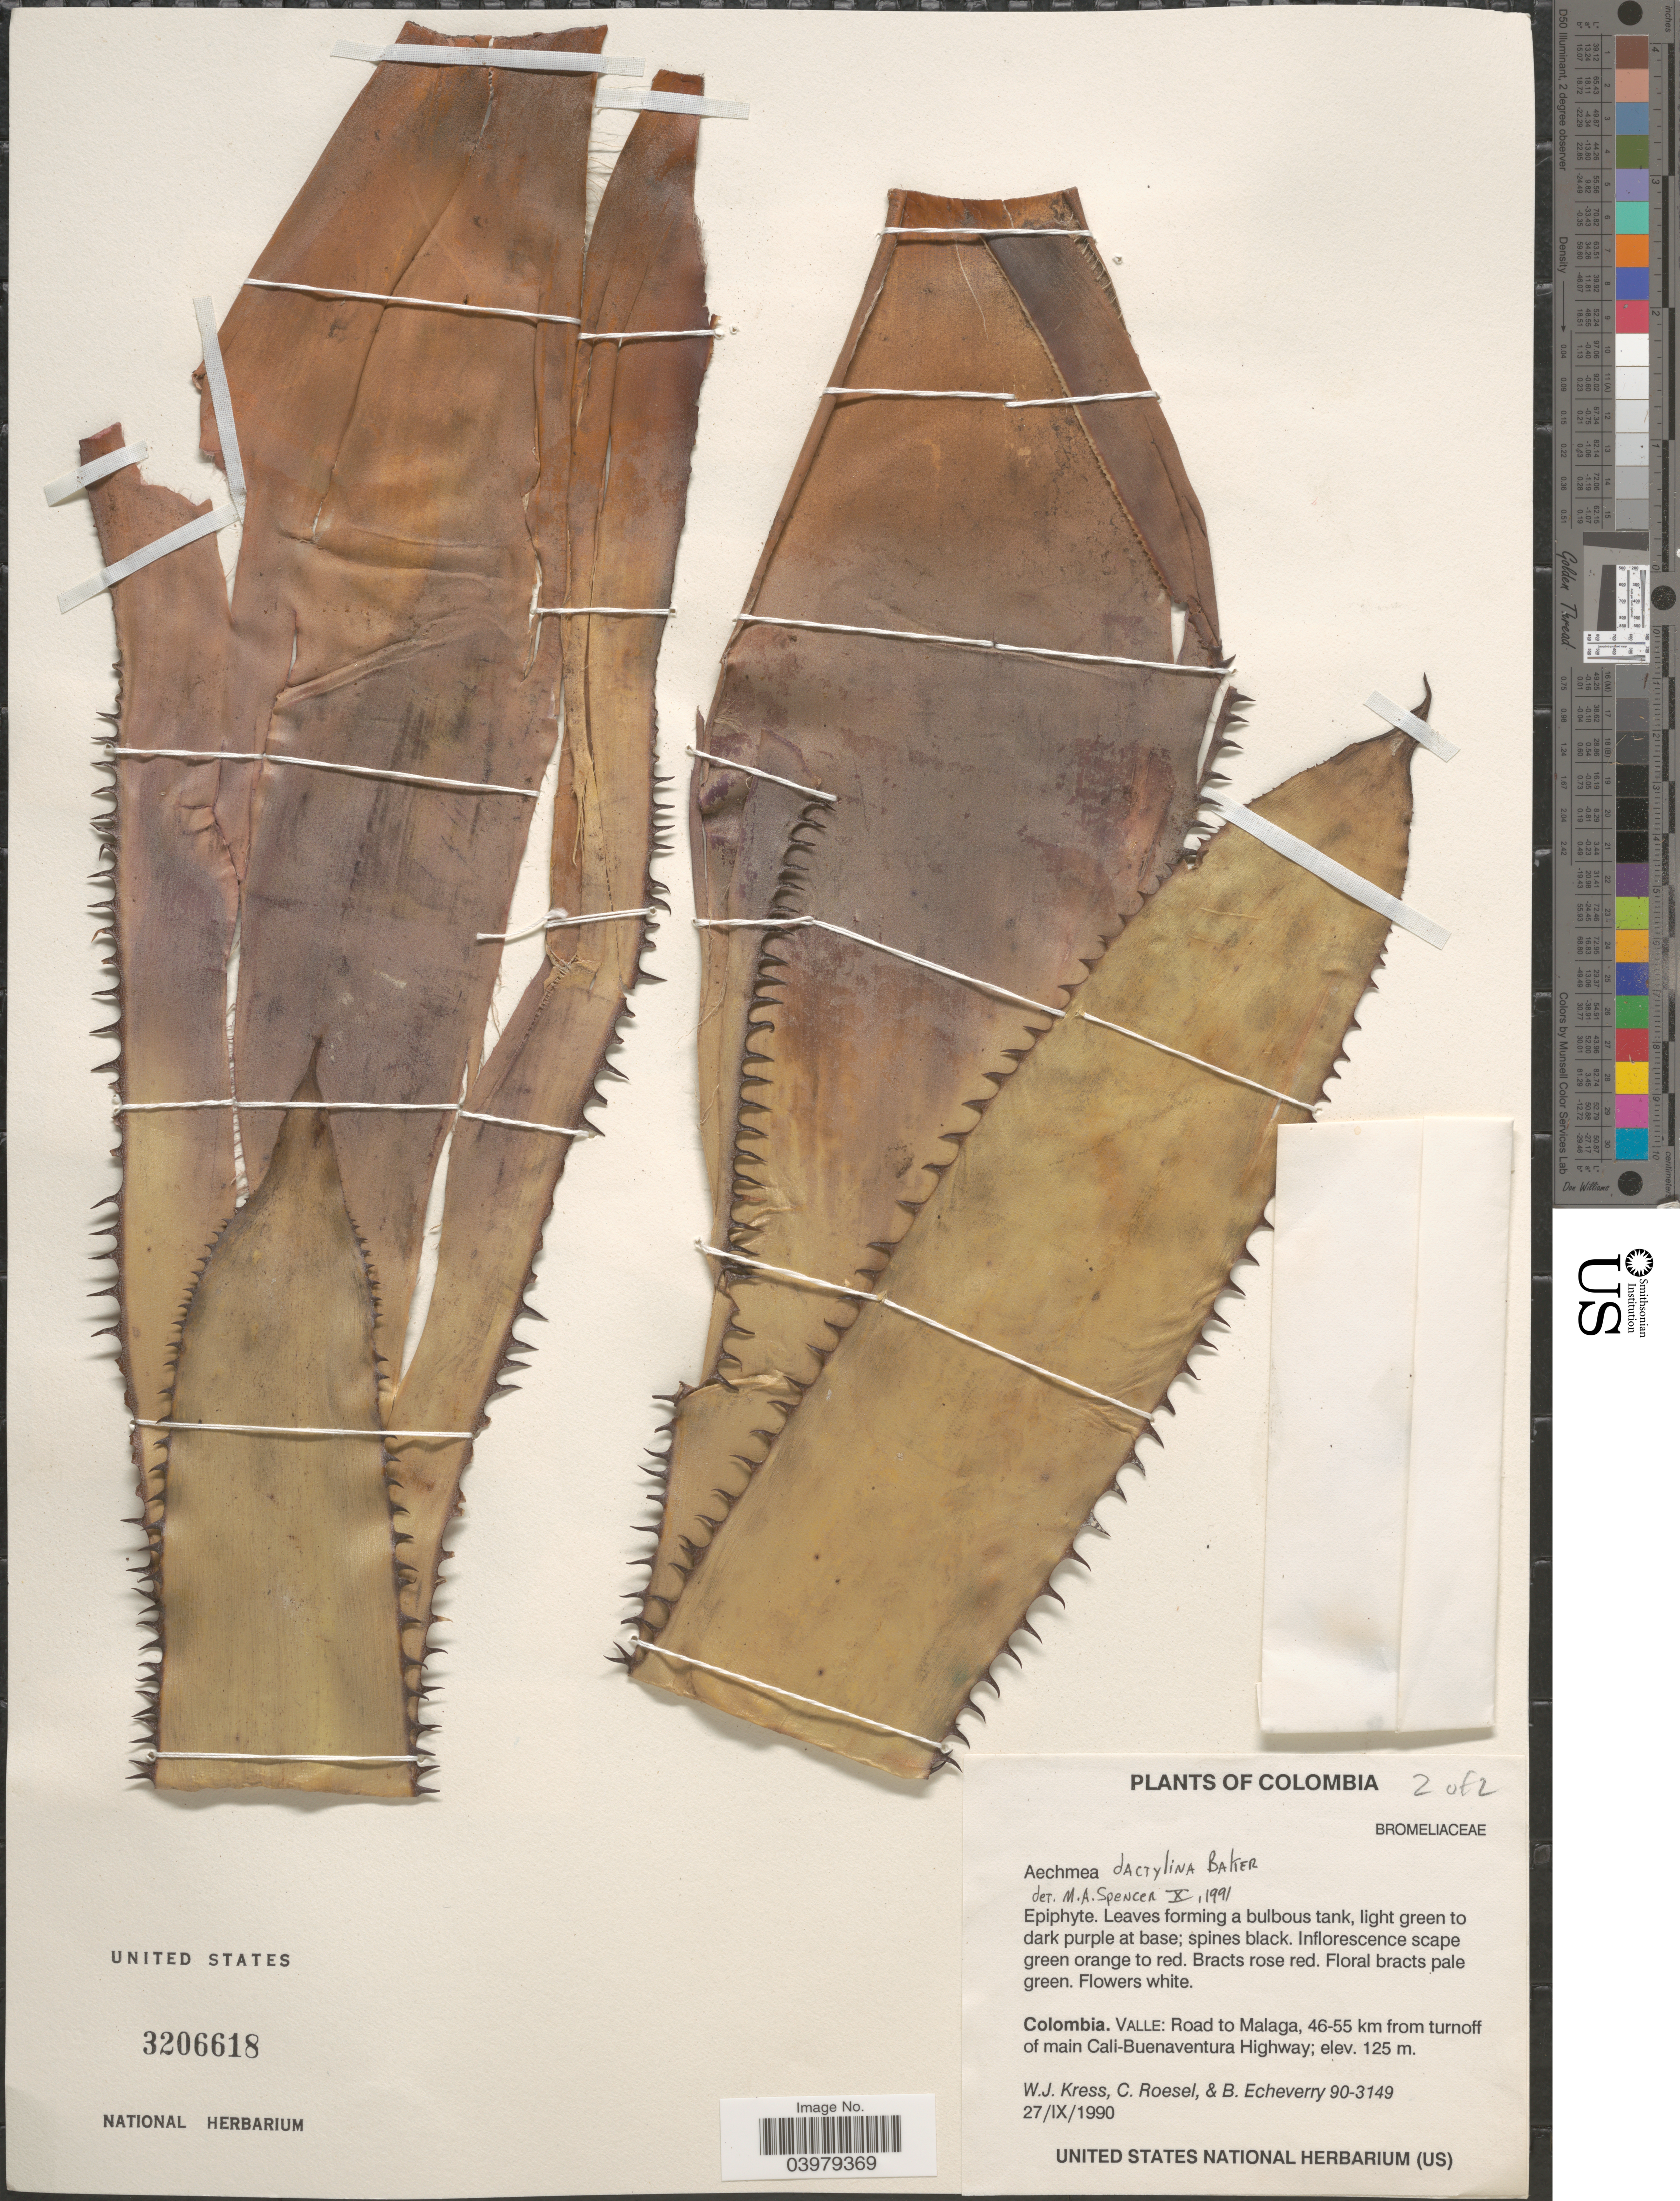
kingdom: Plantae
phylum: Tracheophyta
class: Liliopsida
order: Poales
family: Bromeliaceae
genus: Aechmea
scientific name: Aechmea dactylina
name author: Baker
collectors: W. J. Kress, C. S. Roesel & B. Echeverry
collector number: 90-3149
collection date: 1990-09-27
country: Colombia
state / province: Valle del Cauca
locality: Valle. Road to Malaga, 46-55 km from turnoff of main Cali-Buenaventura Highway.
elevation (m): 125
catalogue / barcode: US 3206618